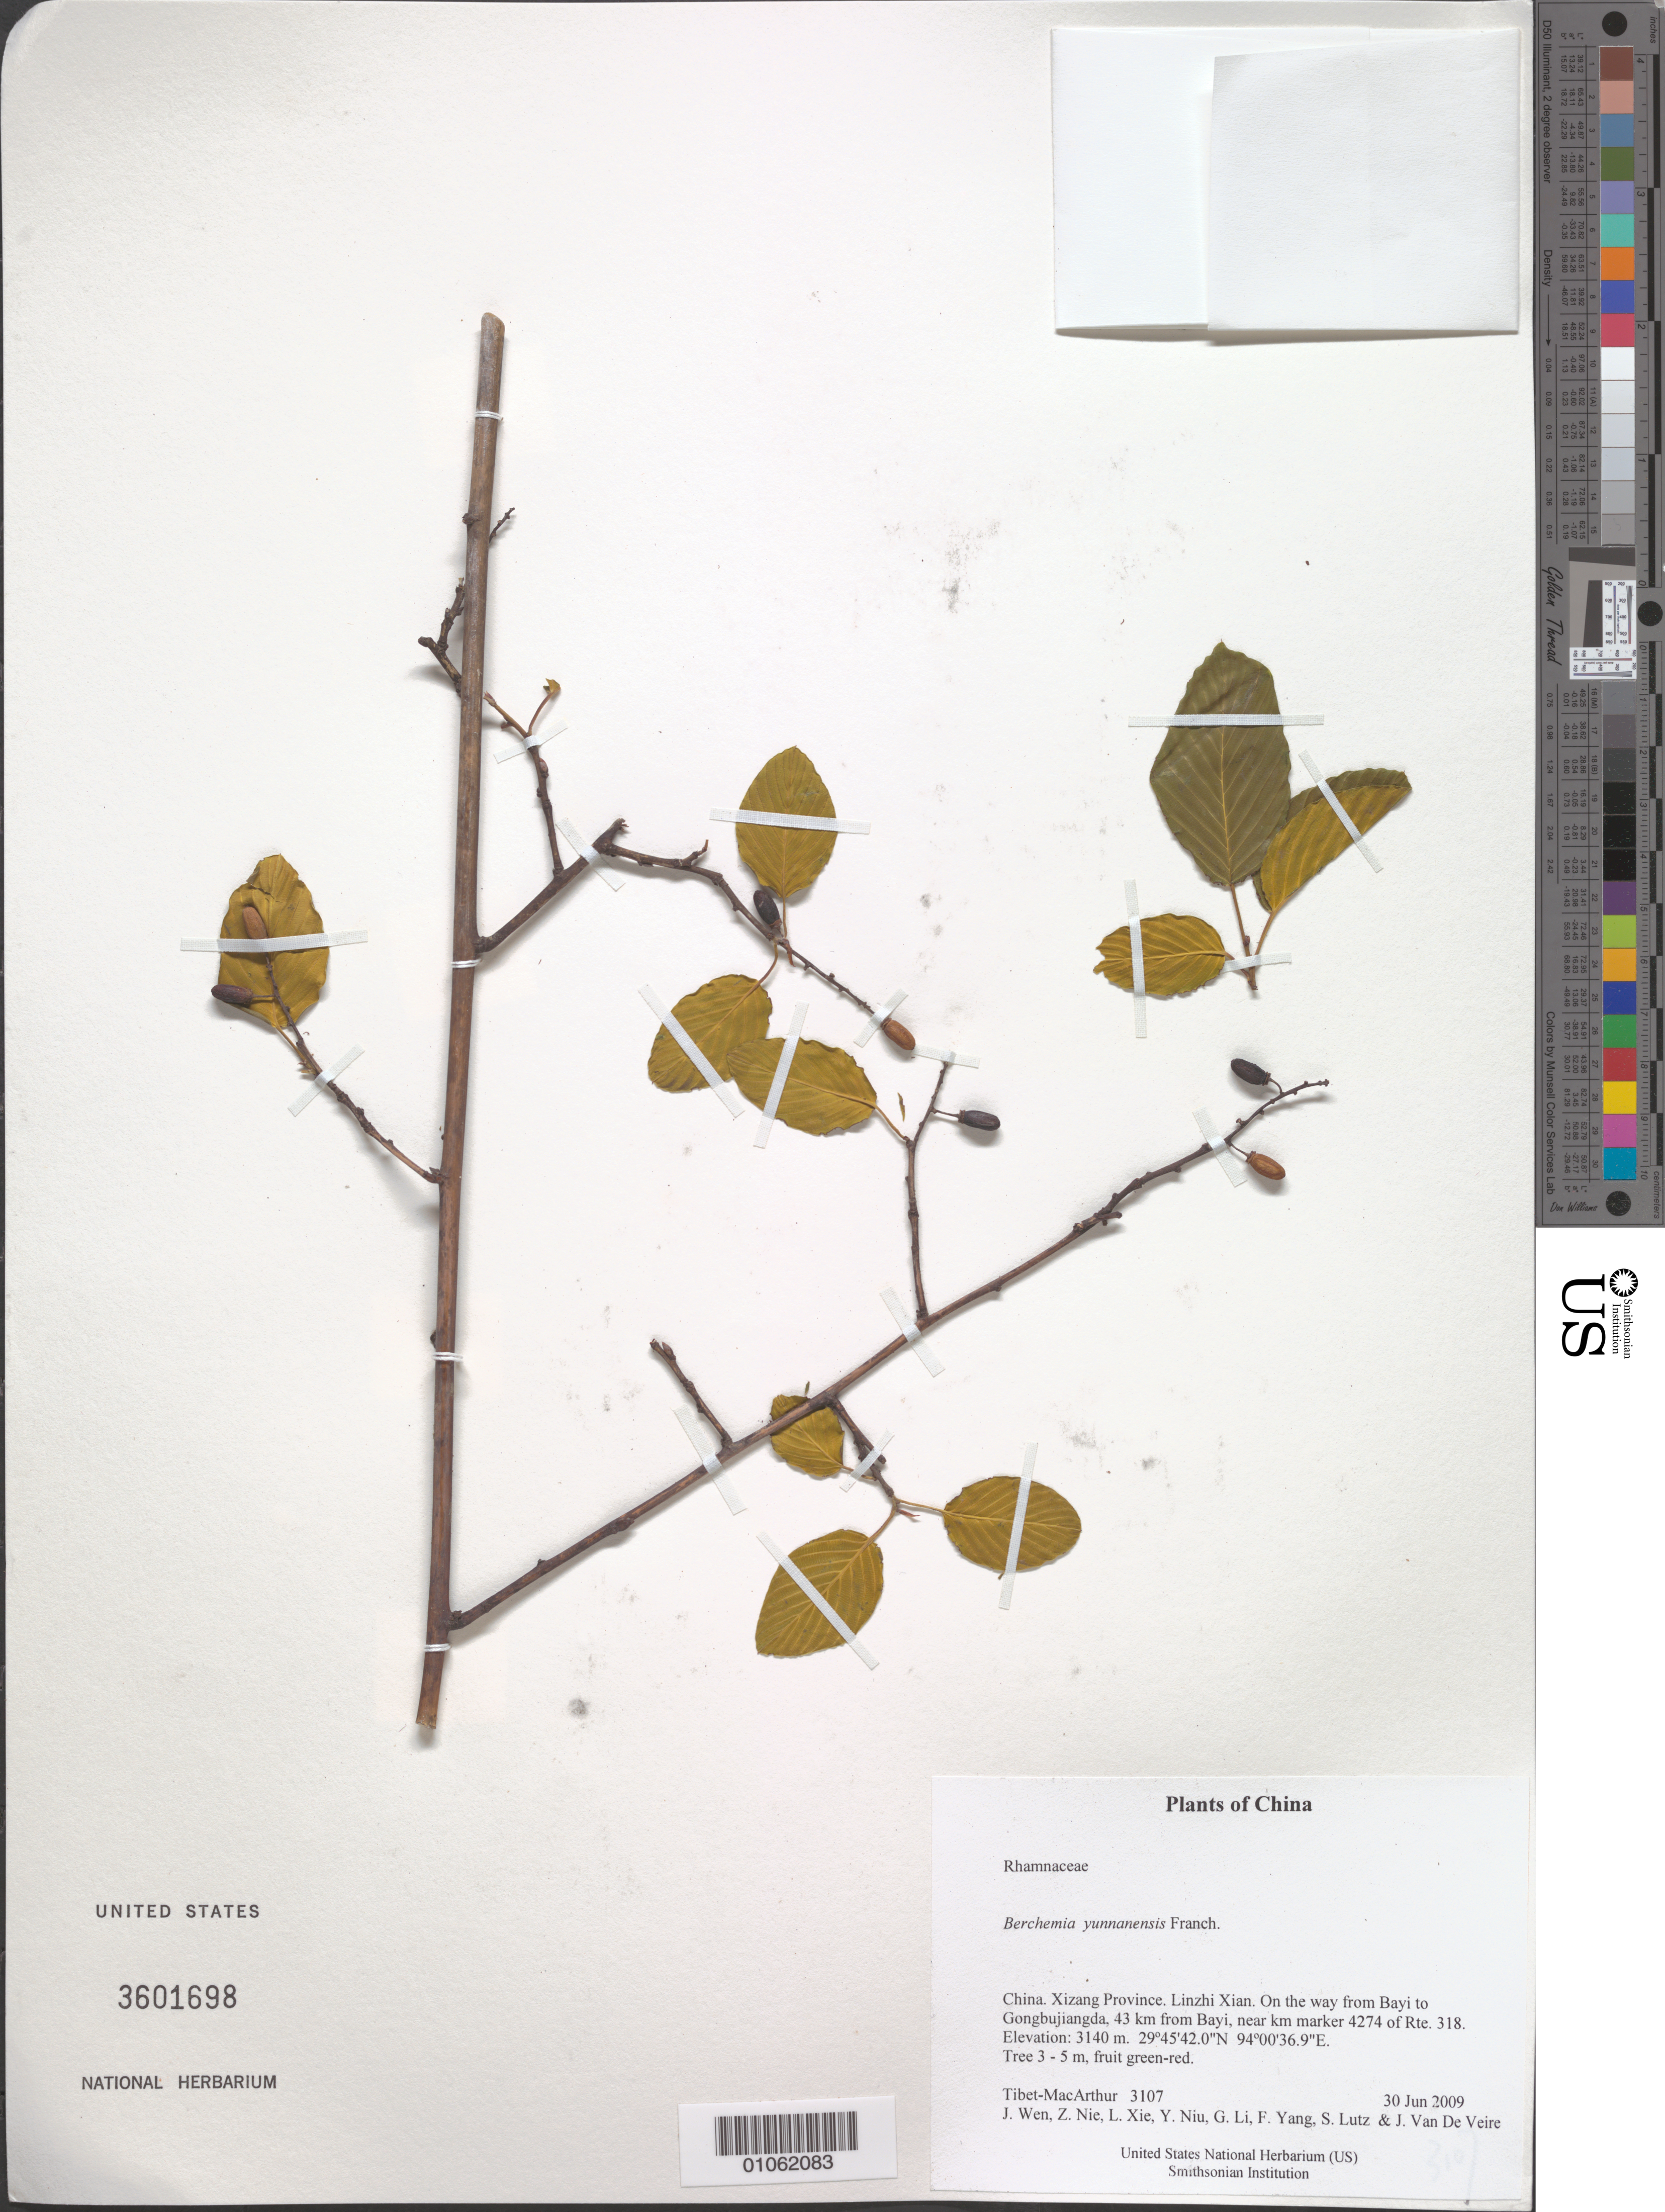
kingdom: Plantae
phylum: Tracheophyta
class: Magnoliopsida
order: Rosales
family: Rhamnaceae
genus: Berchemia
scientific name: Berchemia yunnanensis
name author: (Franch.) Ulbr.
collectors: Tibet-MacArthur, J. Wen, Z. Nie, L. Xie, Y. Niu, G. Li, F. Yang, S. Lutz & J. Van De Veire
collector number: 3107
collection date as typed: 30 Jun 2009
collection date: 2009-06-30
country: China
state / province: Xizang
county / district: Linzhi Xian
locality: On the way from Bayi to Gongbujiangda, 43 km from Bayi, near km marker 4274 of Rte. 318.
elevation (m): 3140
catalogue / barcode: US 3601698